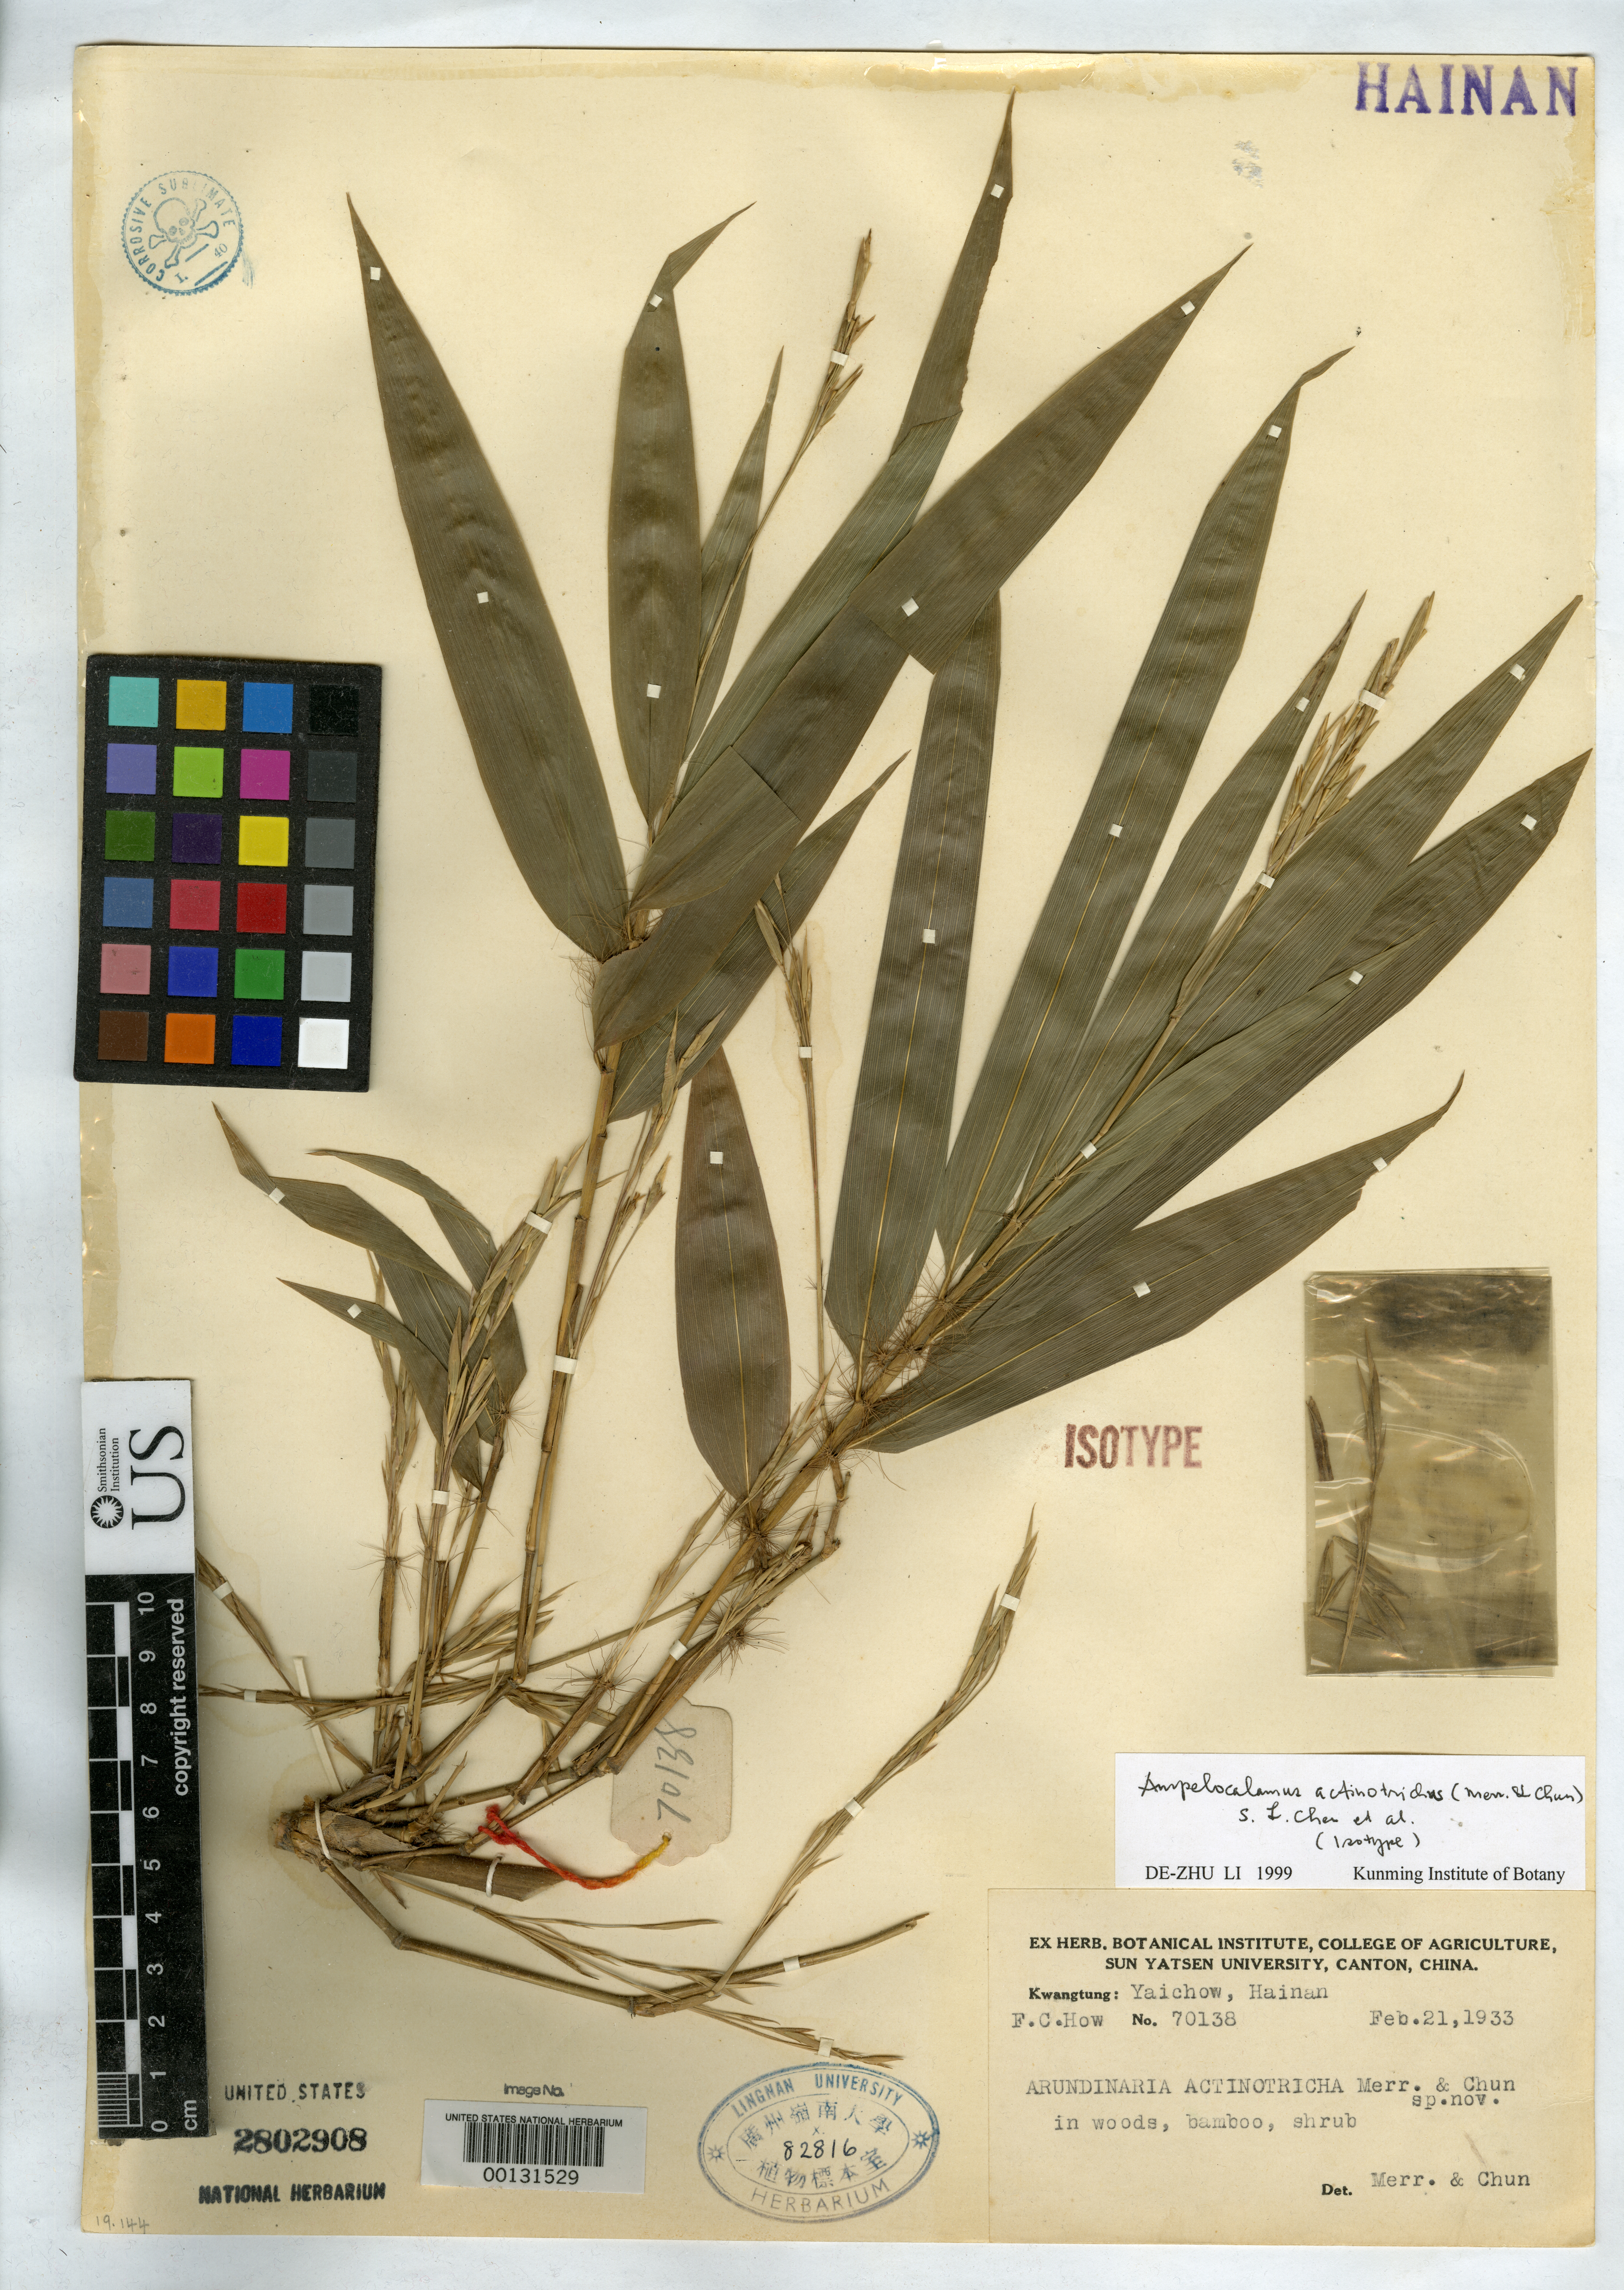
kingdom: Plantae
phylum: Tracheophyta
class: Liliopsida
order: Poales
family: Poaceae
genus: Arundinaria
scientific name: Arundinaria actinotricha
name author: Merr. & Chun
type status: Isotype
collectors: F. How & N. K. Chun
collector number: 70138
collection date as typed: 21 Aug 1933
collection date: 1933-08-21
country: China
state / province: Hainan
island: Hainan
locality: Yaichow.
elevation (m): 518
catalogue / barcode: US 82816